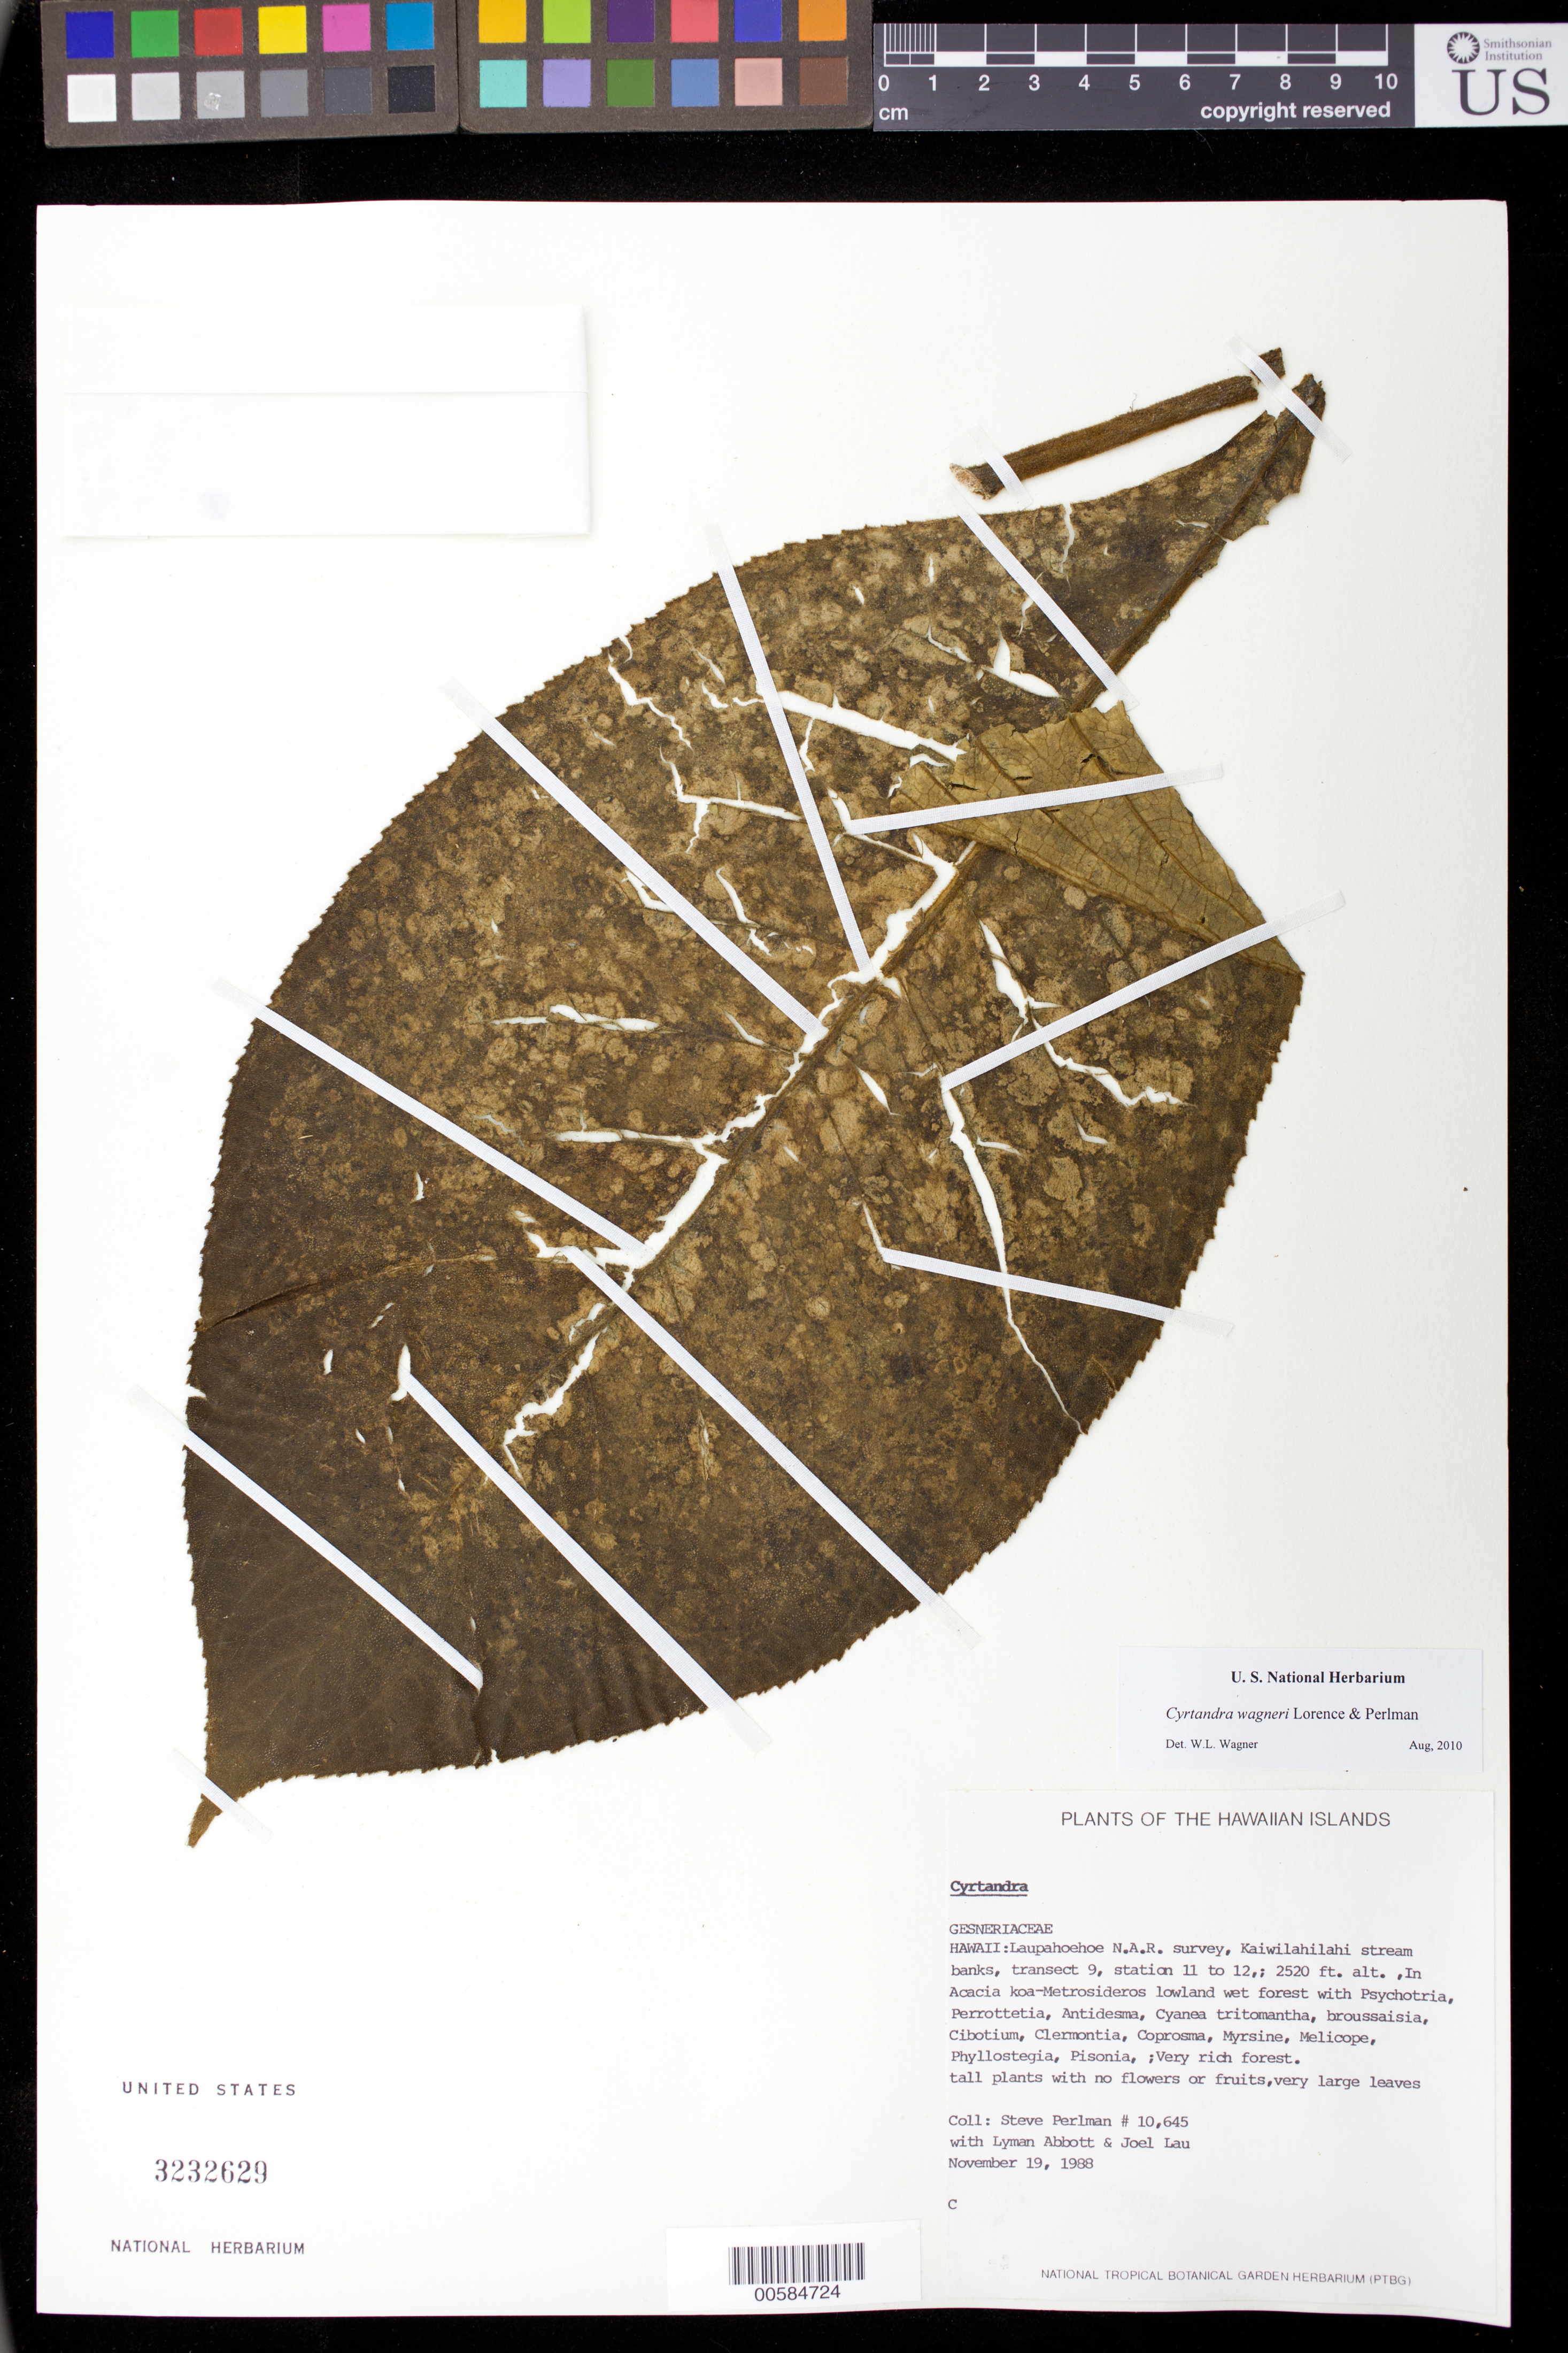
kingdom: Plantae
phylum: Tracheophyta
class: Magnoliopsida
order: Lamiales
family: Gesneriaceae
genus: Cyrtandra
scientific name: Cyrtandra wagneri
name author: Lorence & Perlman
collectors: S. P. Perlman, L. Abbott & J. Lau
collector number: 10645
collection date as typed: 19 Nov 1988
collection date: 1988-11-19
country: United States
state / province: Hawaii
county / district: Hawaii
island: Hawaii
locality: Laupahoehoe N.A.R. survey, Kaiwilahilahi stream banks, transect 9, station 11 to 12.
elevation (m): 768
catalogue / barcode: US 3232629